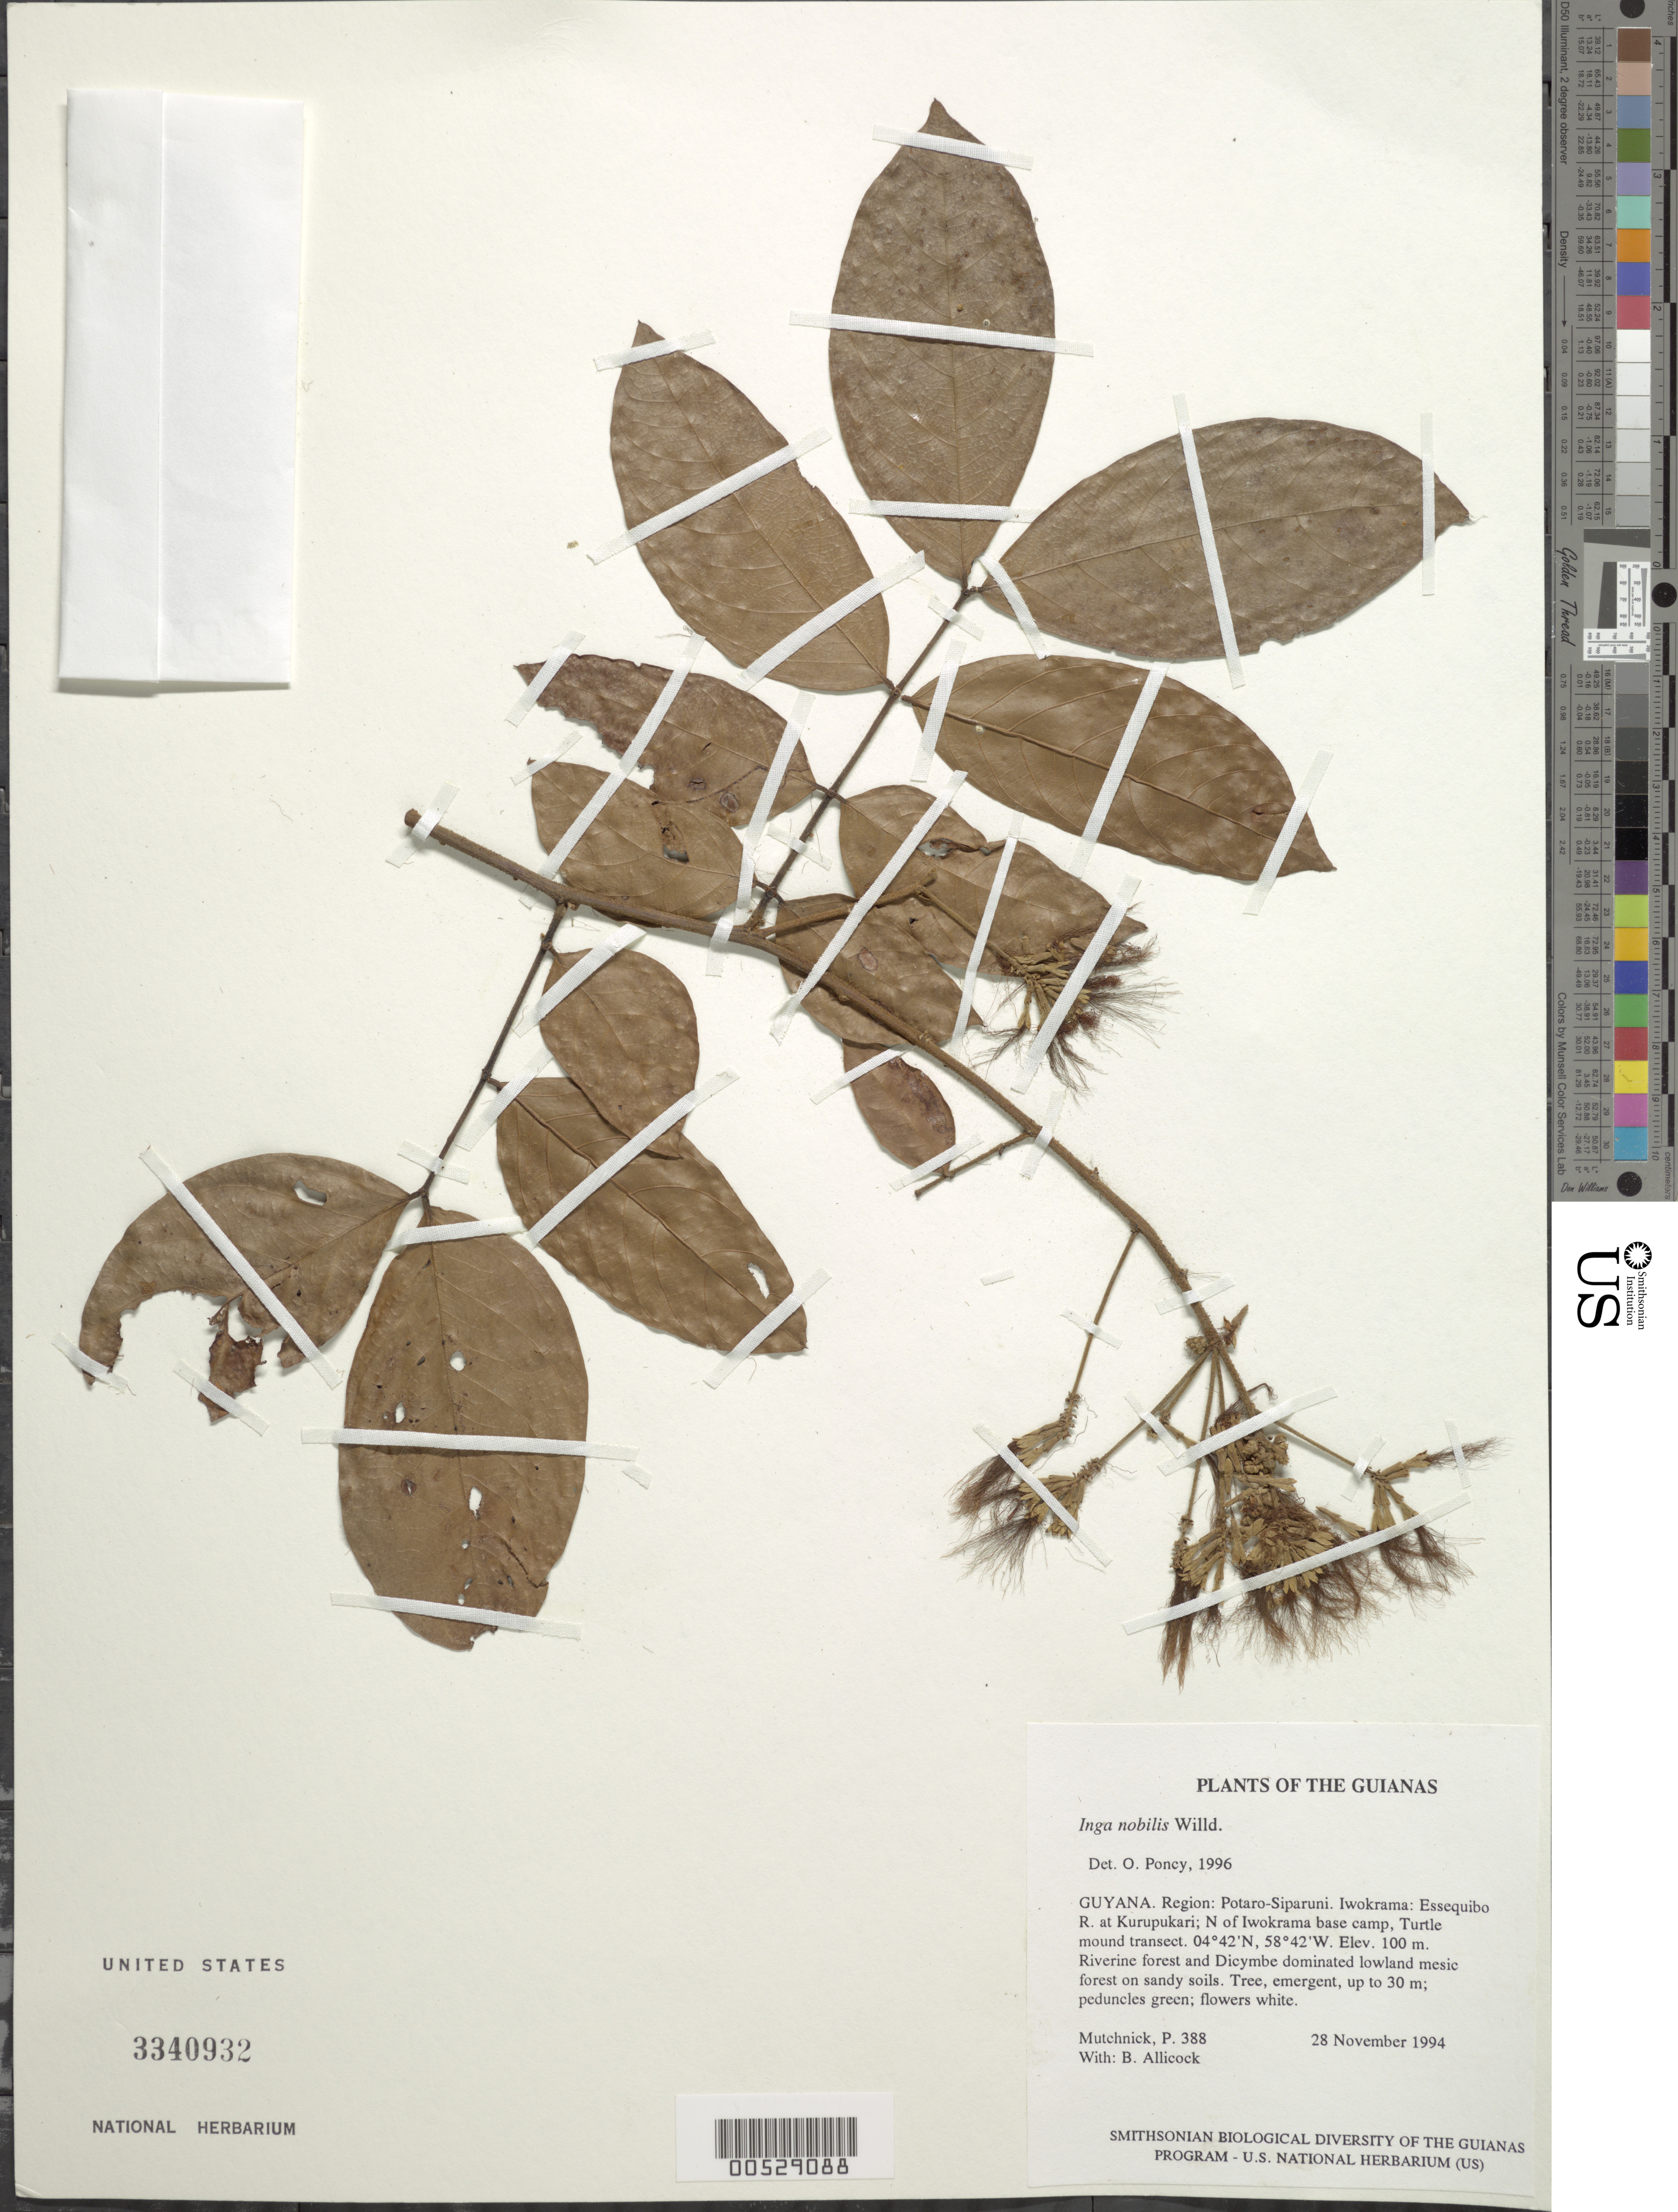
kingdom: Plantae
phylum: Tracheophyta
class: Magnoliopsida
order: Fabales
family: Fabaceae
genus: Inga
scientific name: Inga nobilis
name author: Willd.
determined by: Poncy, O.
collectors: P. Mutchnick & B. Allicock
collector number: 388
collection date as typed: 28 November 1994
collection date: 1994-11-28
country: Guyana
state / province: Potaro-Siparuni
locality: Iwokrama: Essequibo R. at Kurupukari; N of Iwokrama base camp, Turtle mound transect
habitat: Riverine forest and Dicymbe dominated lowland mesic forest on sandy soils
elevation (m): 100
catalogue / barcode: US 3340932